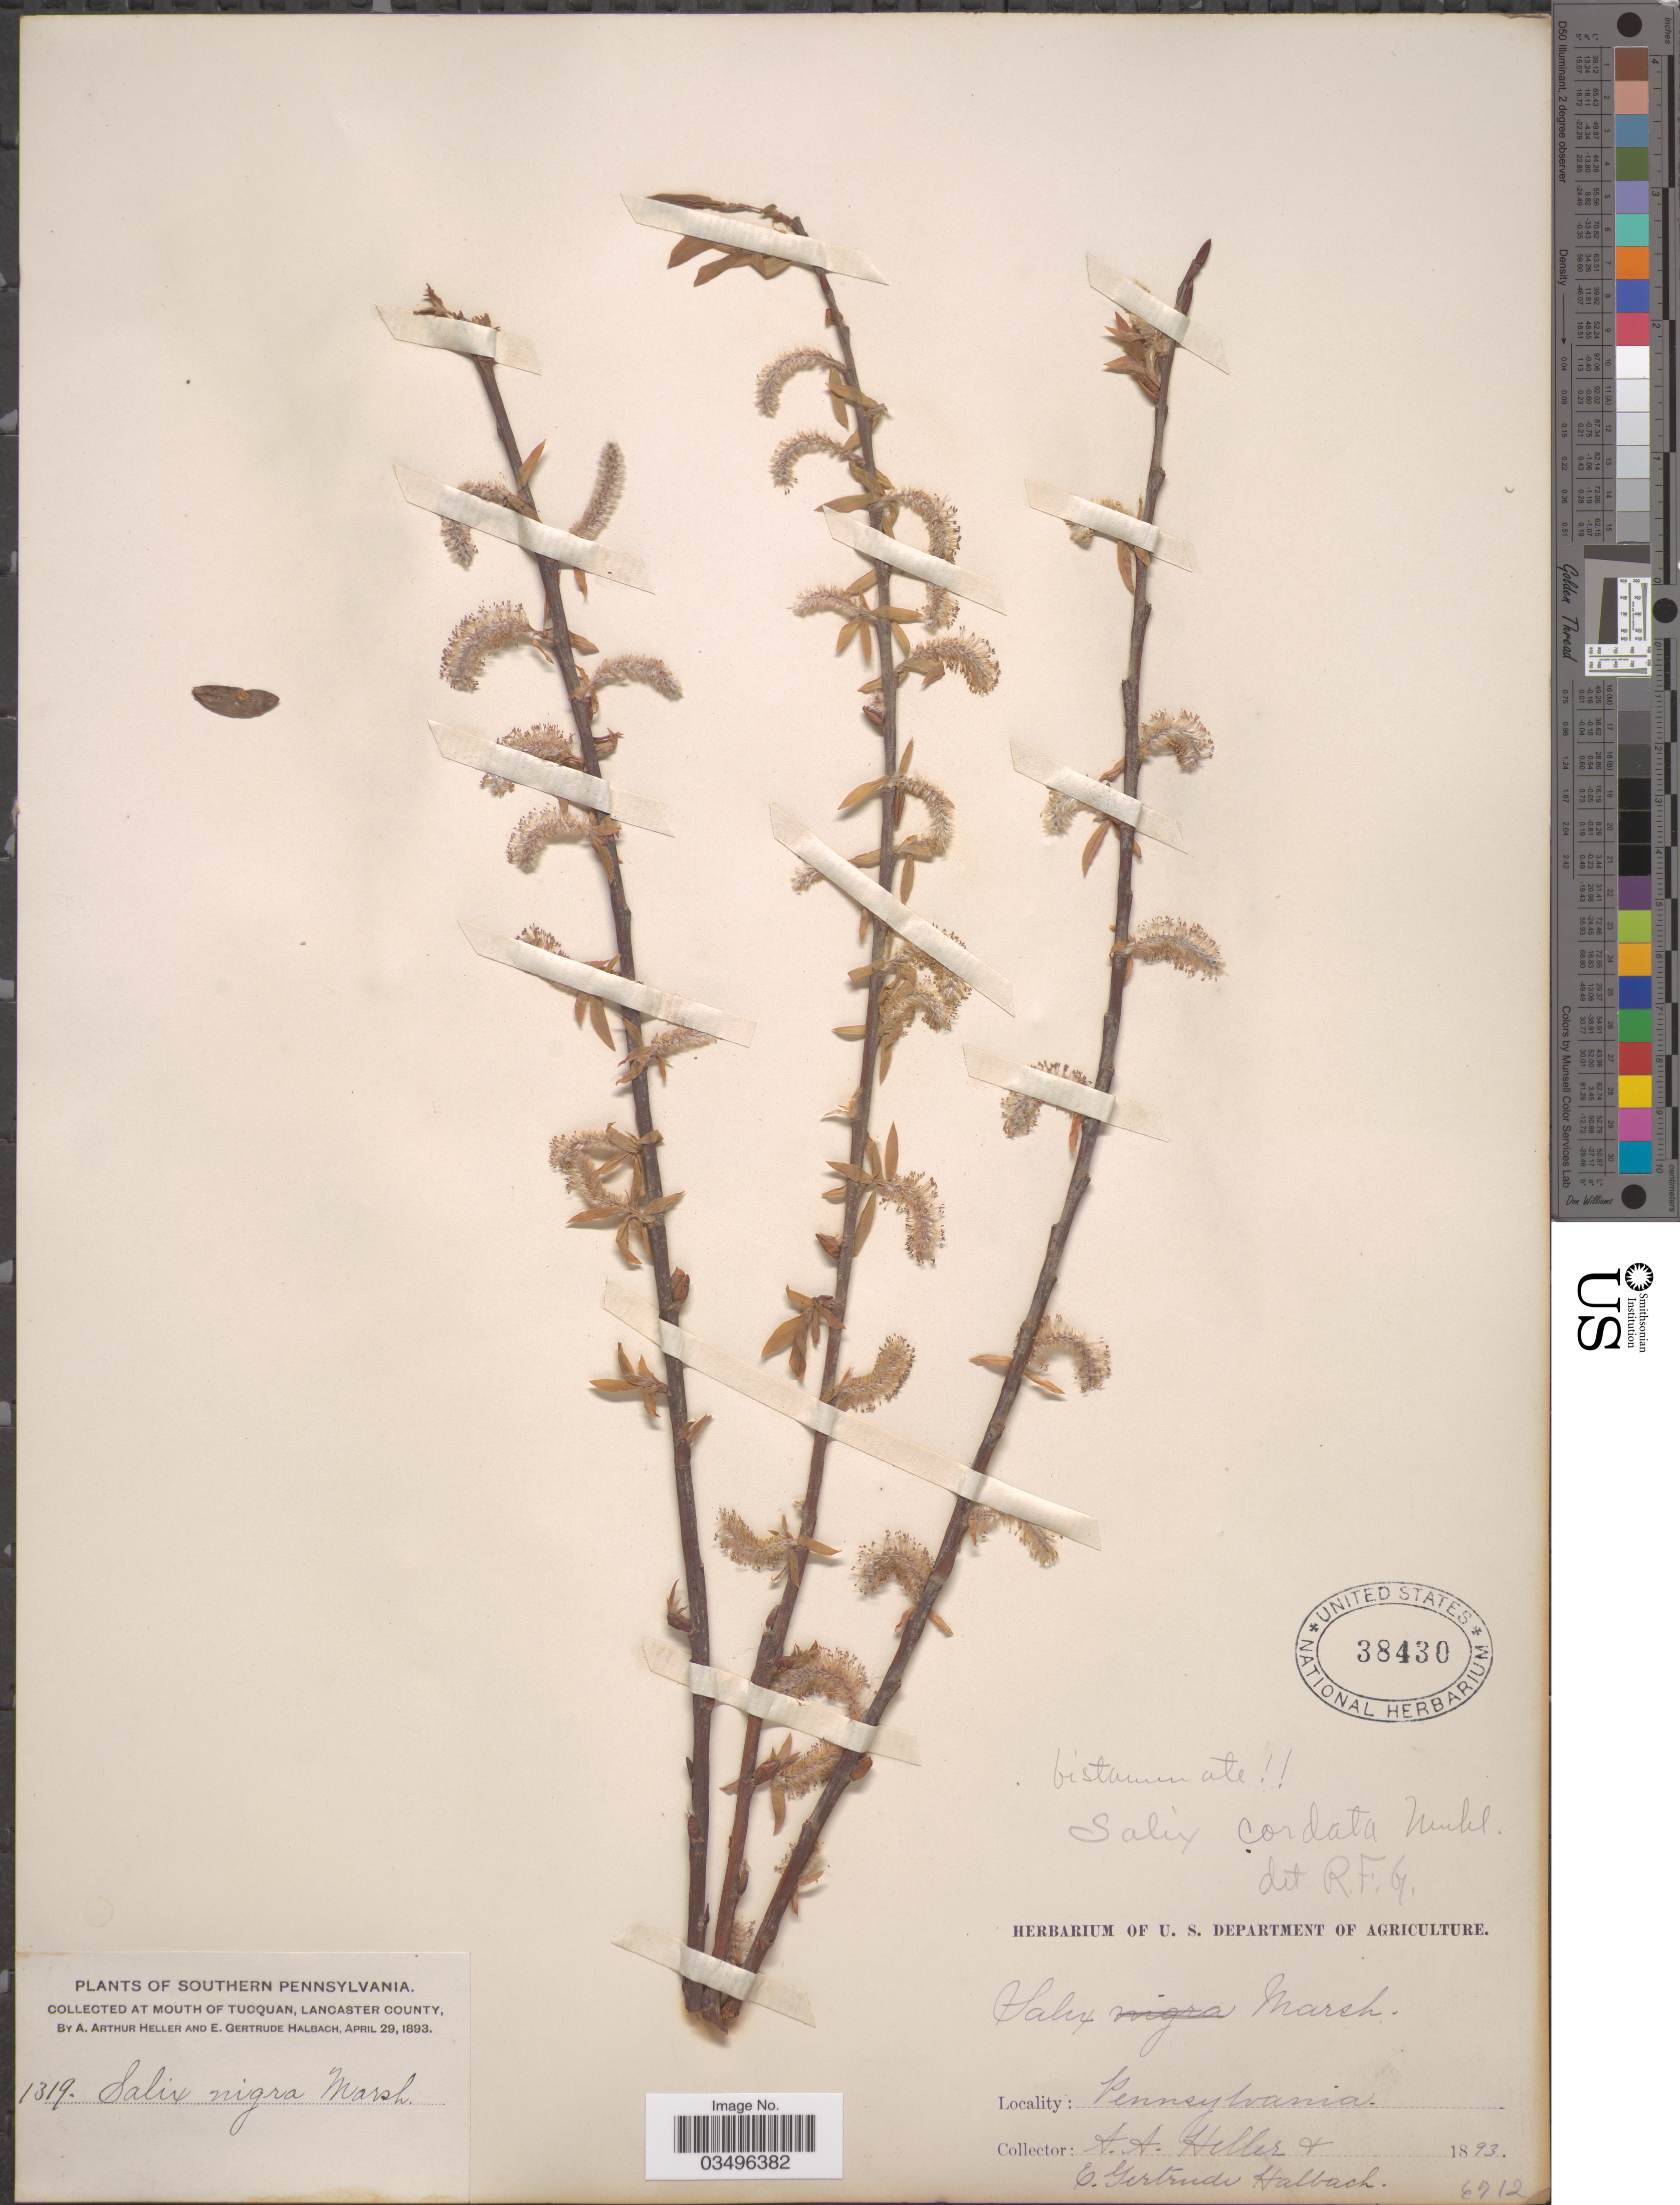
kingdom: Plantae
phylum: Tracheophyta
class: Magnoliopsida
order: Malpighiales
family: Salicaceae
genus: Salix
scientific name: Salix cordata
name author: Michx.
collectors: A. A. Heller & E. G. Halbach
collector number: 1319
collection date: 1893-04-29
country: United States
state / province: Pennsylvania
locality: Southern Pennsylvania. Mouth of Tucquan, Lancaster County.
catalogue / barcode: US 38430